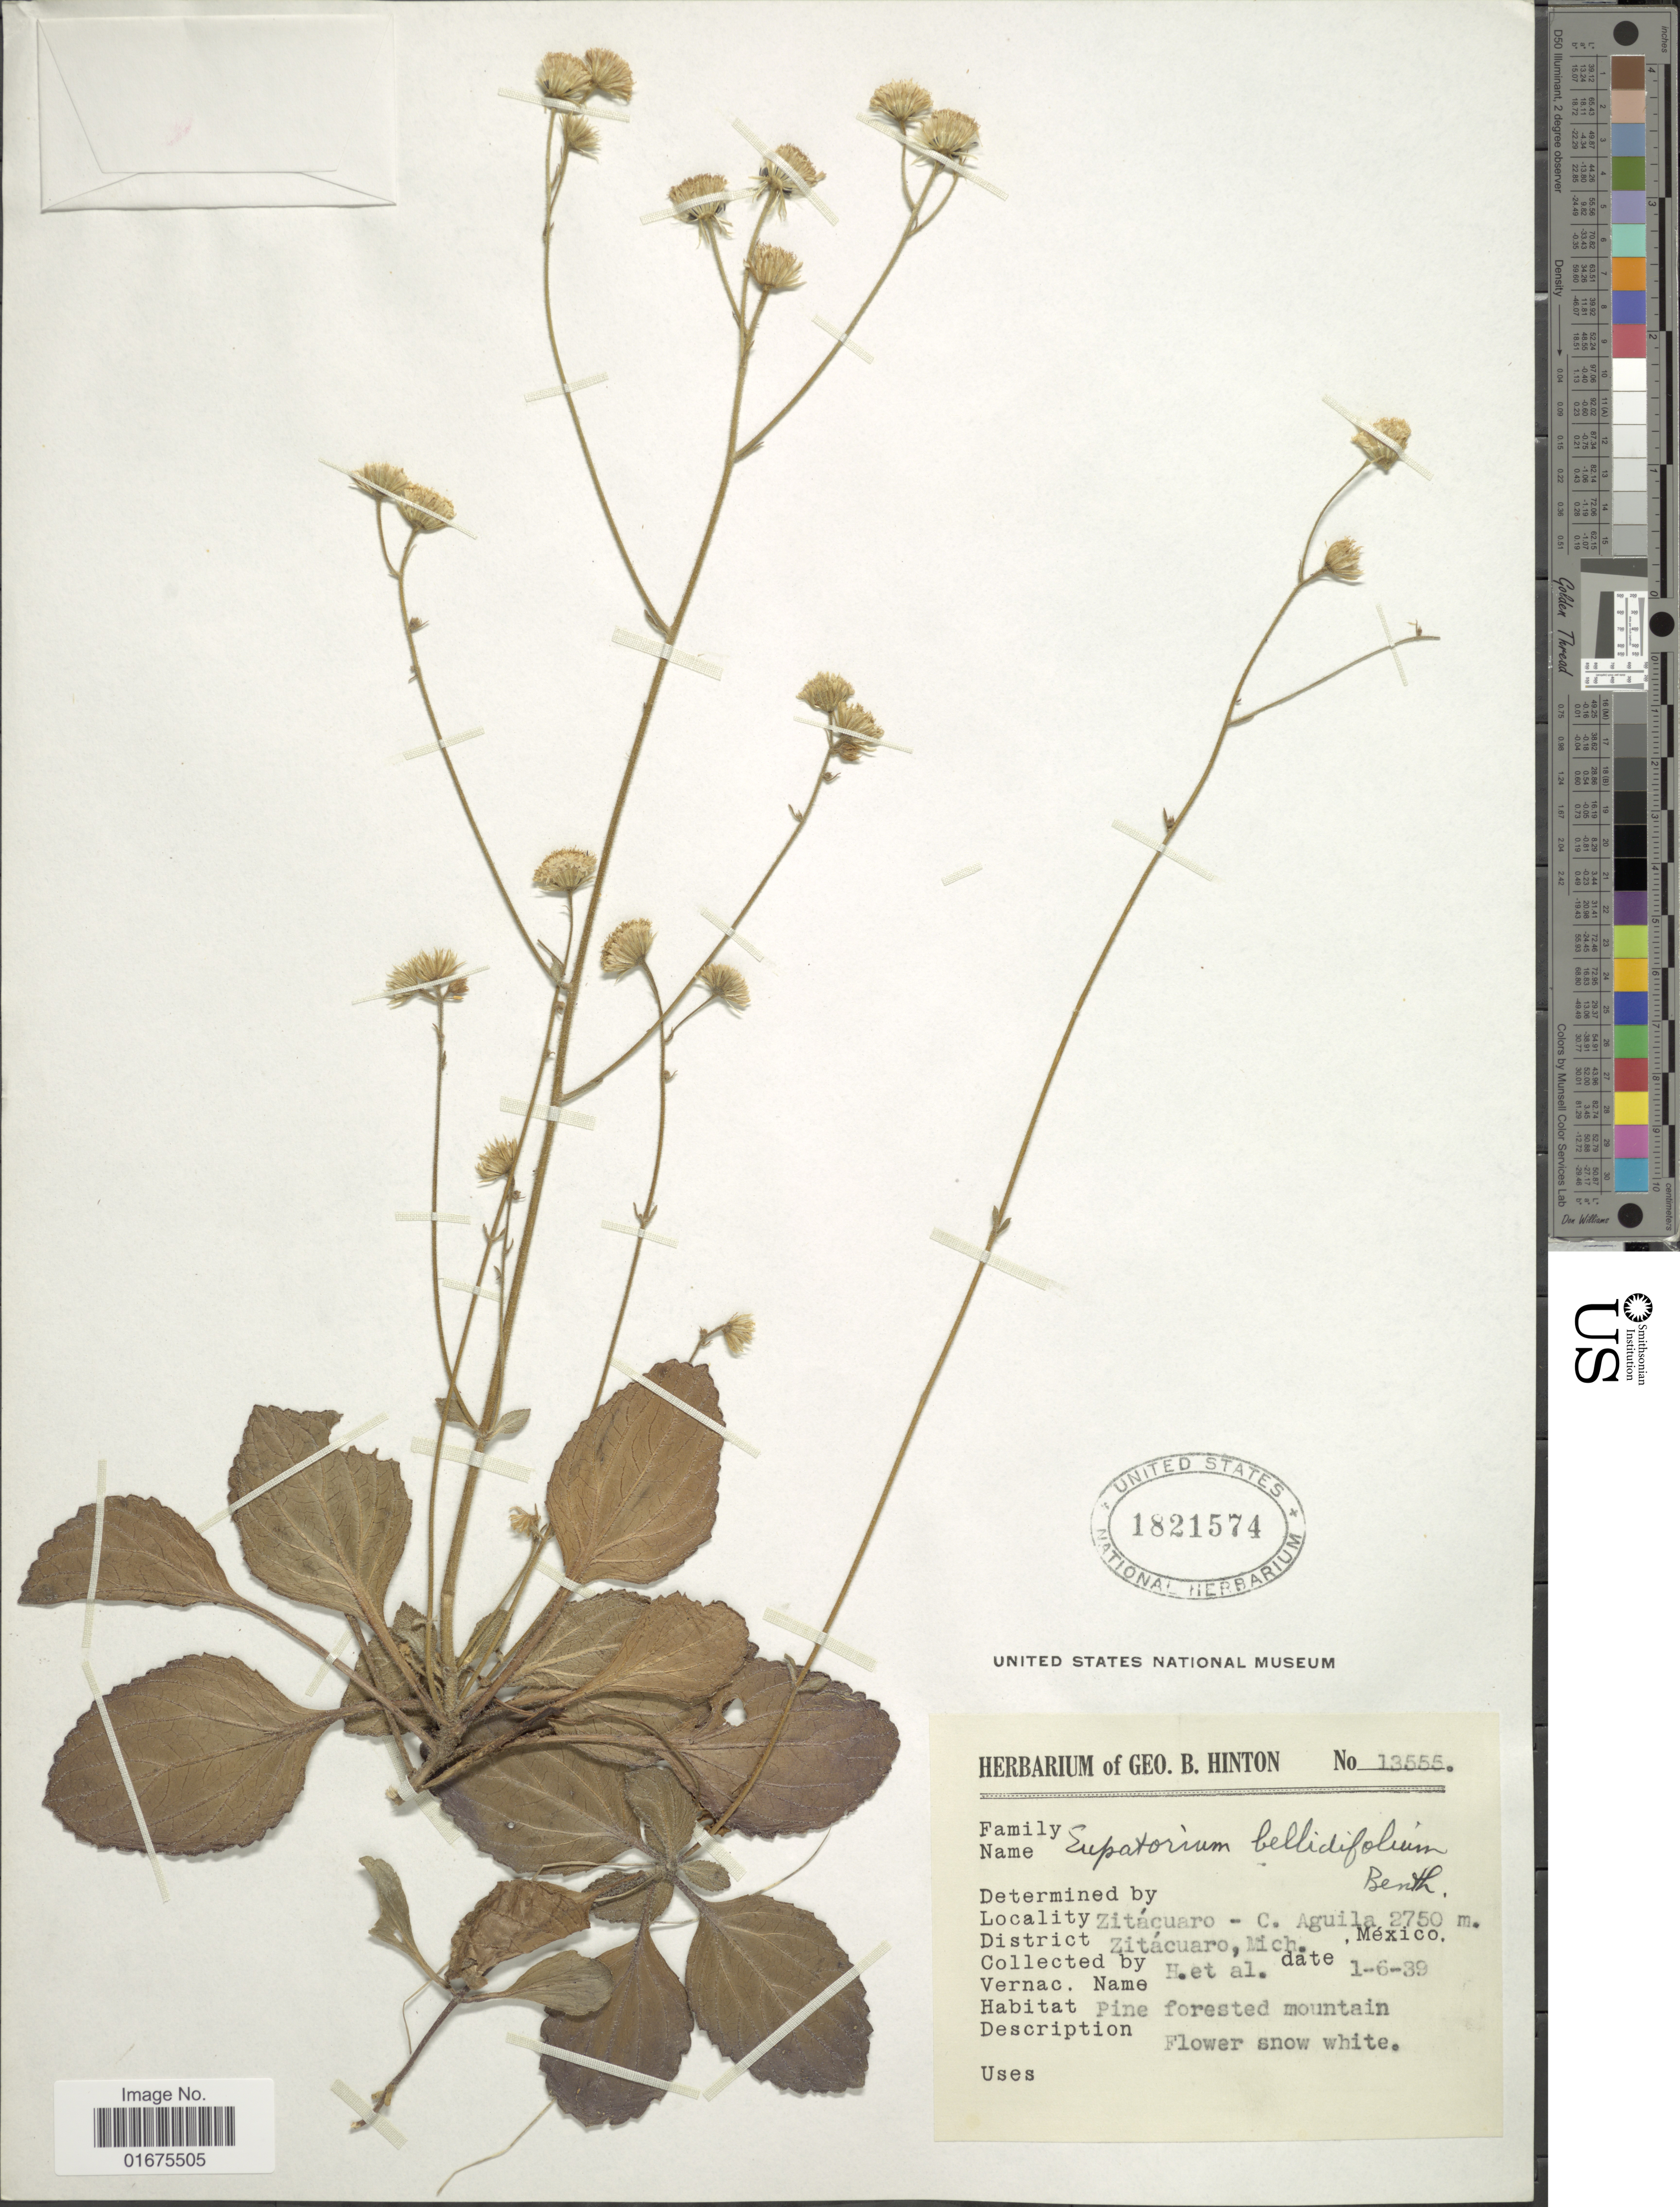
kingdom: Plantae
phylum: Tracheophyta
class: Magnoliopsida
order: Asterales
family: Asteraceae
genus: Ageratina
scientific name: Ageratina bellidifolia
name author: (Benth.) R.M. King & H. Rob.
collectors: G. B. Hinton & et al.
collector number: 13555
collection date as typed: Transcribed d/m/y: 6/1/39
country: Mexico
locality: Zitacuaro - C. Aguila, District Zitacuaro, Mich. Mexico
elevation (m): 2750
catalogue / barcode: US 1821574